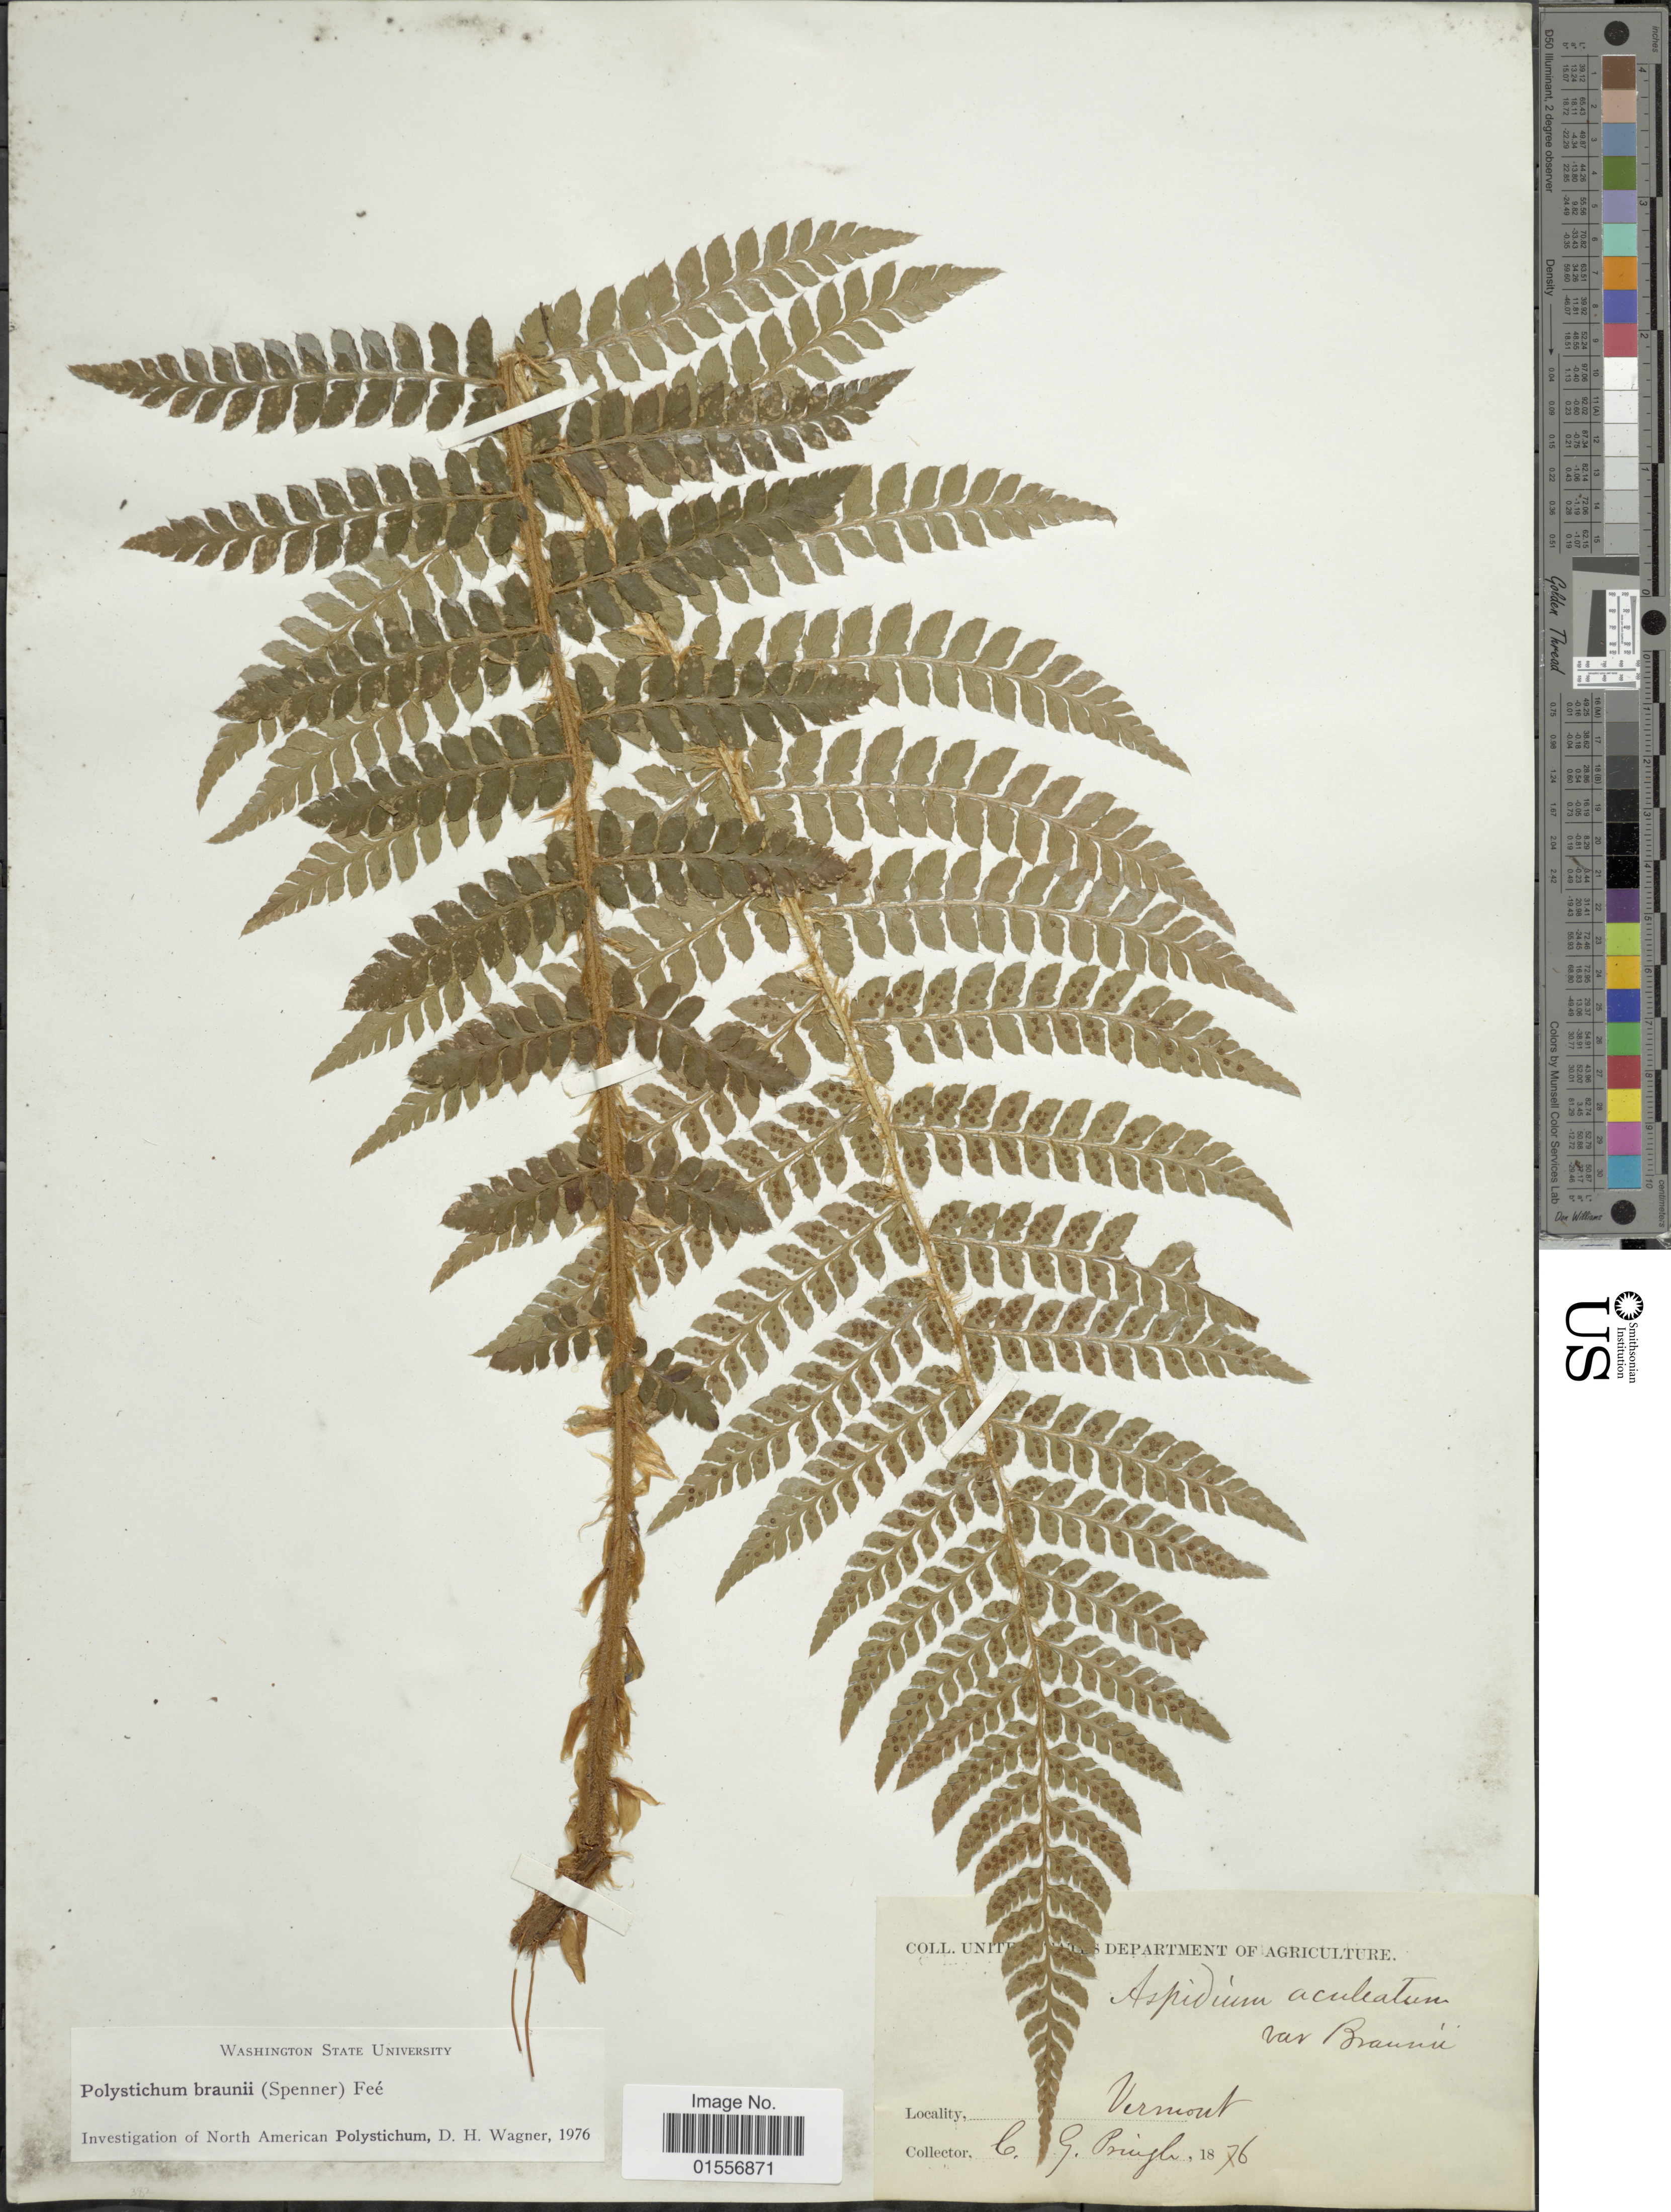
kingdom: Plantae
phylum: Tracheophyta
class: Polypodiopsida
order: Polypodiales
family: Dryopteridaceae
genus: Polystichum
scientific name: Polystichum braunii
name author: (Spenn.) Fée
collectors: C. G. Pringle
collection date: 1876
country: United States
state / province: Vermont